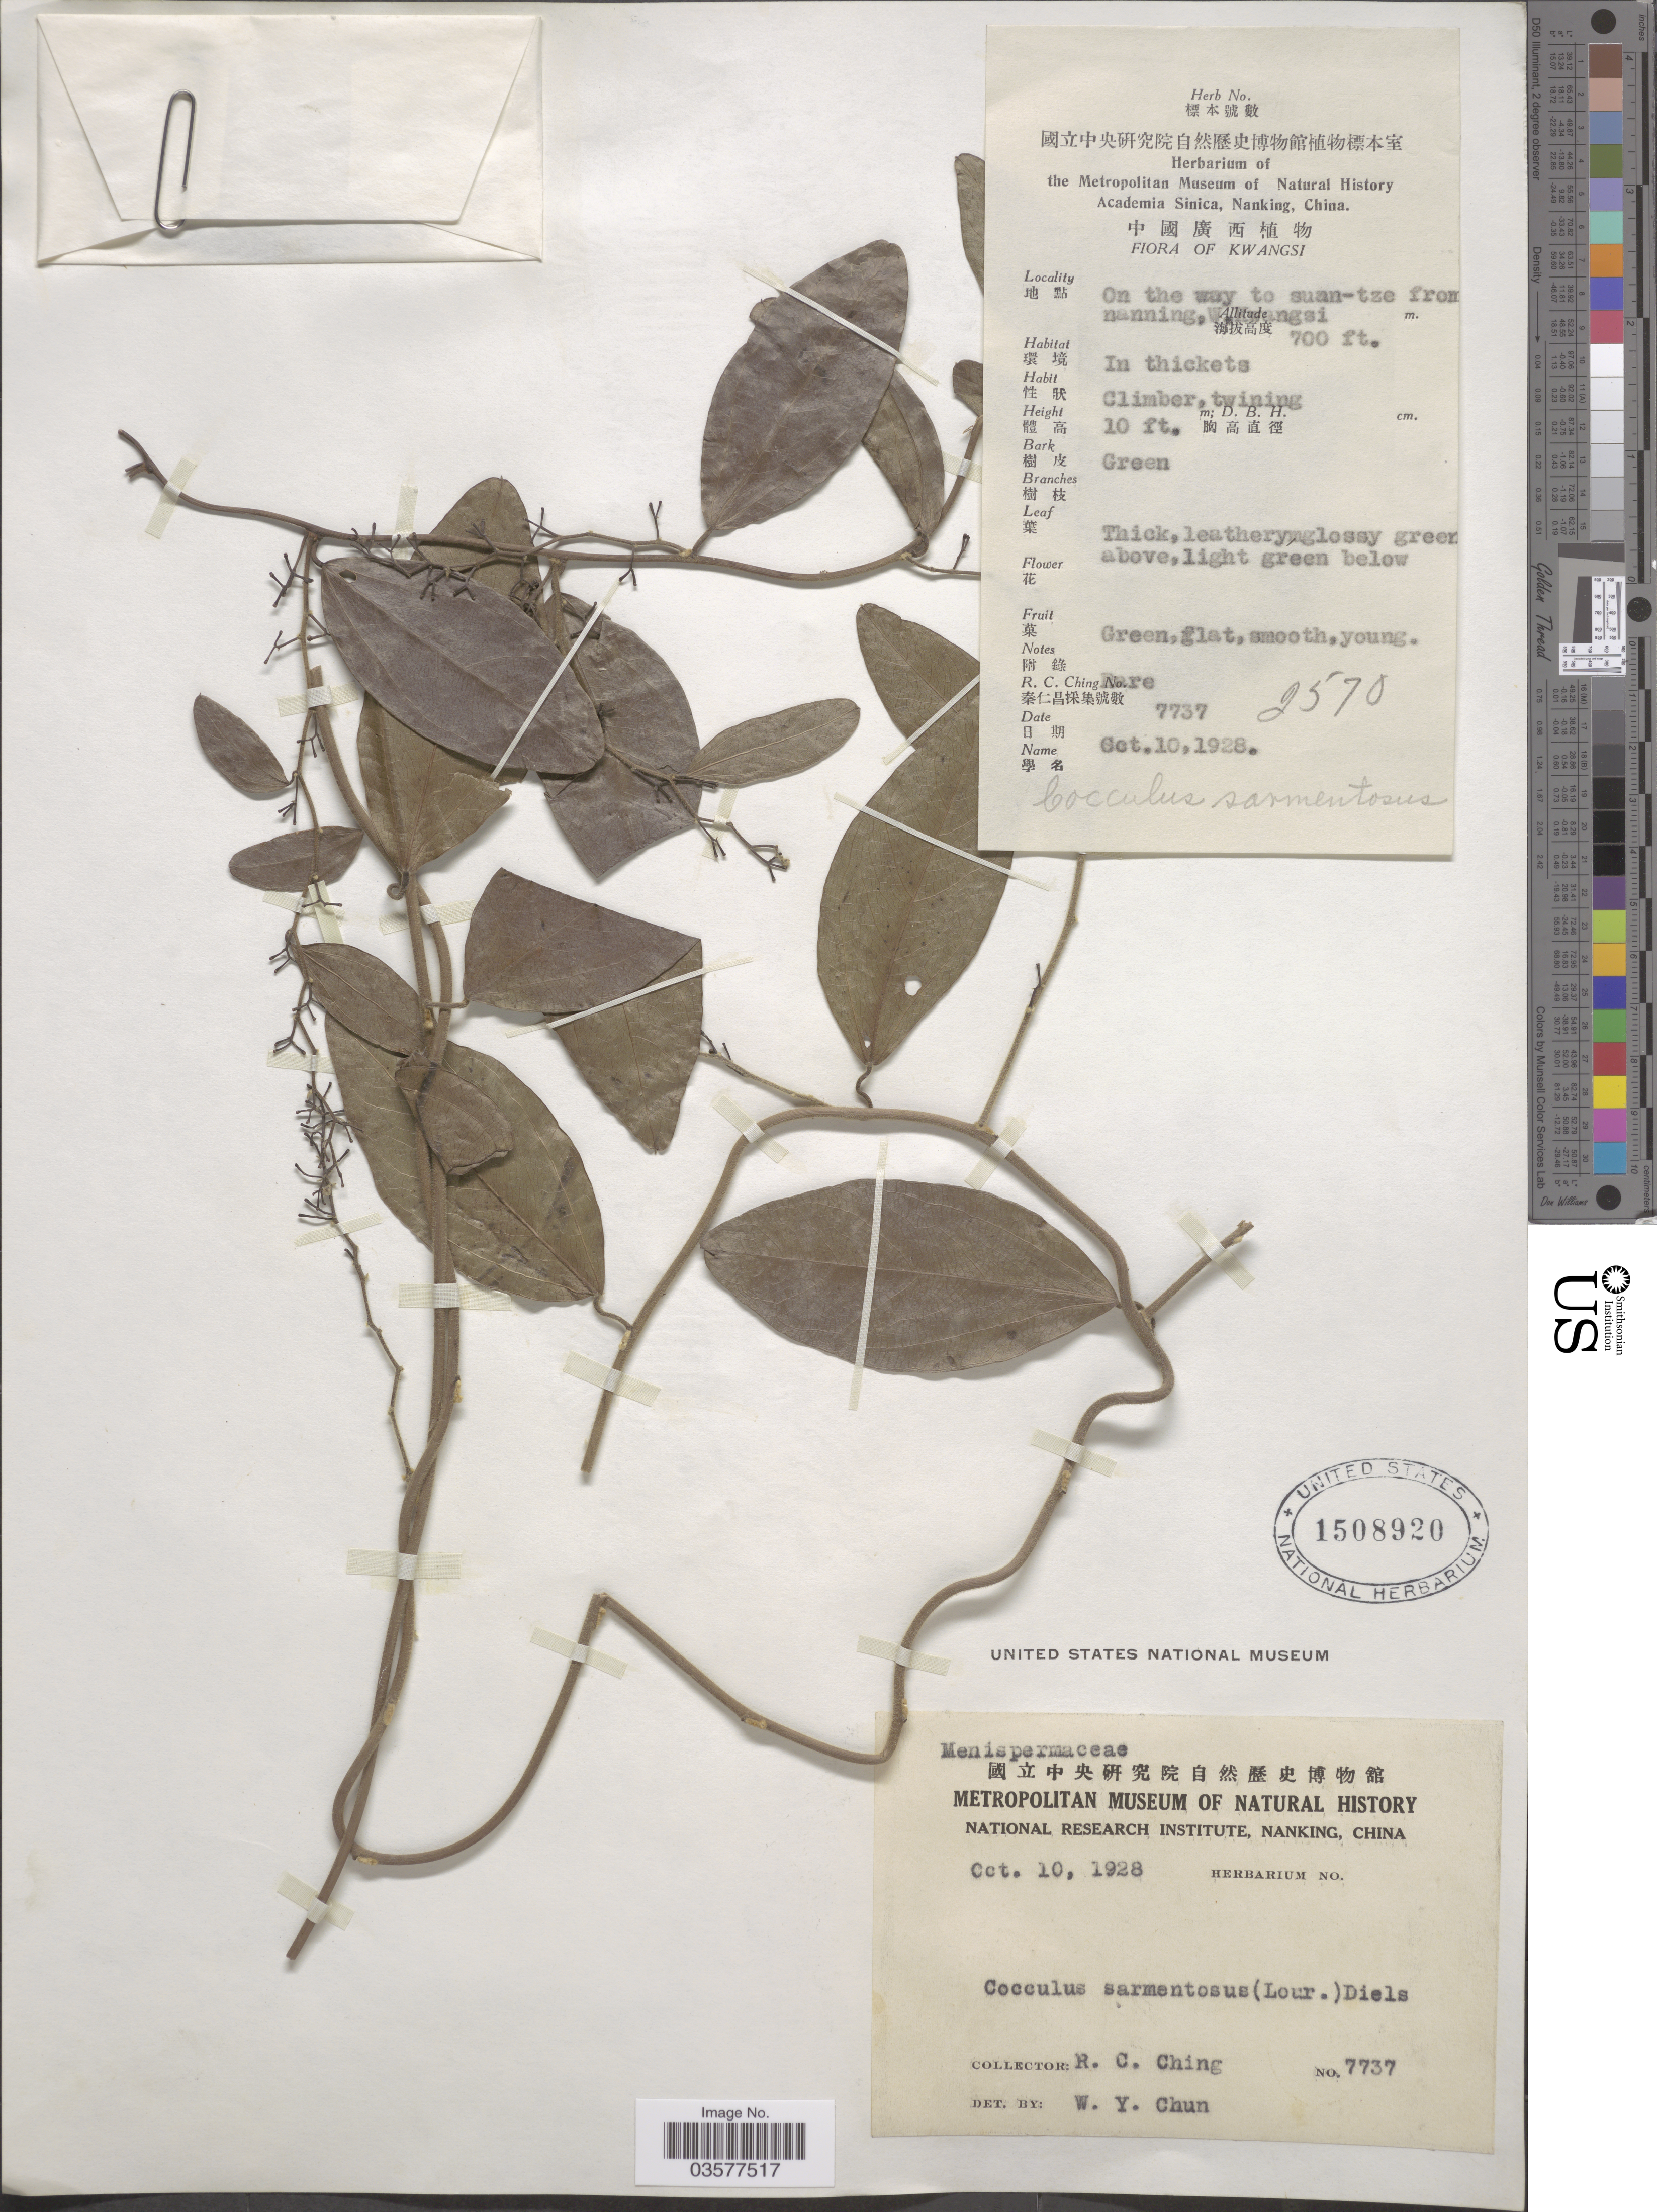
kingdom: Plantae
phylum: Tracheophyta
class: Magnoliopsida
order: Ranunculales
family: Menispermaceae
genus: Cocculus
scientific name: Cocculus orbiculatus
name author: (L.) DC.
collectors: R. C. Ching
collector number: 7737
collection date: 1928-10-10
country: China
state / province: Guangxi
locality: Kwangsi. On the way to suan-tze from nanning, W. Kwangsi.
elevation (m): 213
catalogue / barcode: US 1508920